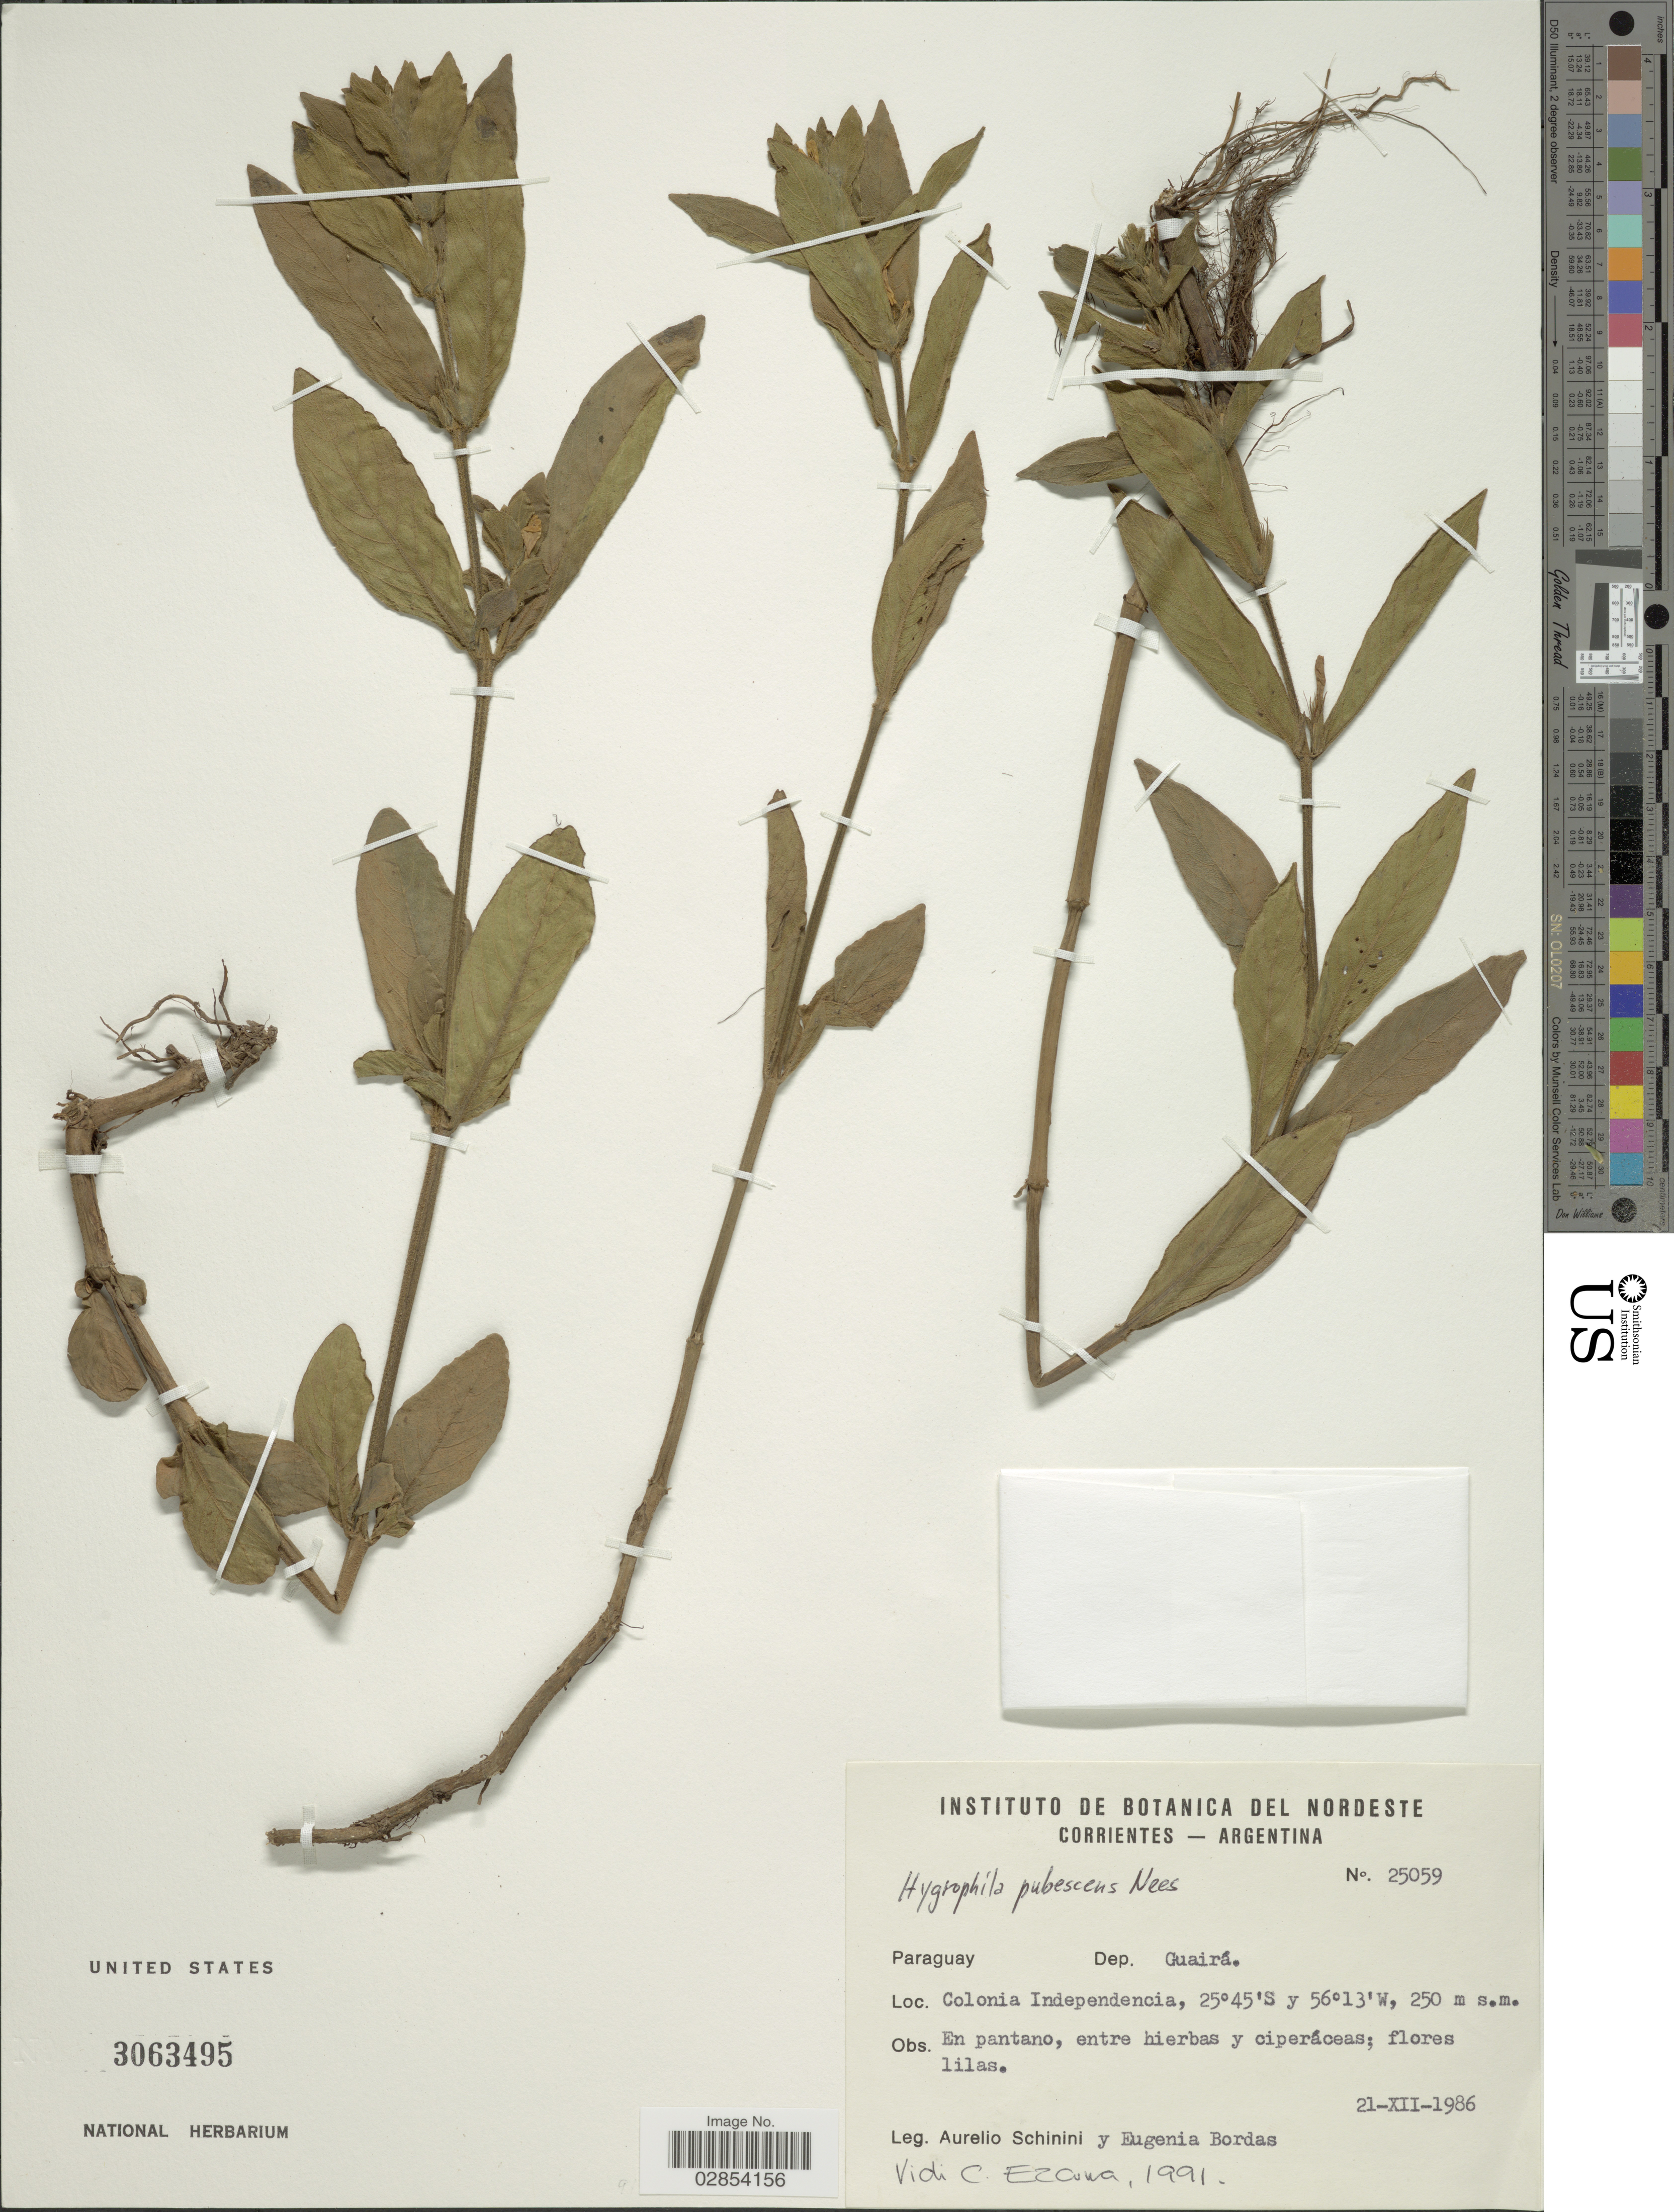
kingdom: Plantae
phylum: Tracheophyta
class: Magnoliopsida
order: Lamiales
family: Acanthaceae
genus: Hygrophila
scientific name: Hygrophila pubescens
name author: Nees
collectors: A. Schinini & E. Bordas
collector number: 25059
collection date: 1986-12-21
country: Paraguay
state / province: Guaira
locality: Dep. Guairá. Colonia Independencia.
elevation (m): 250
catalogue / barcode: US 3063495